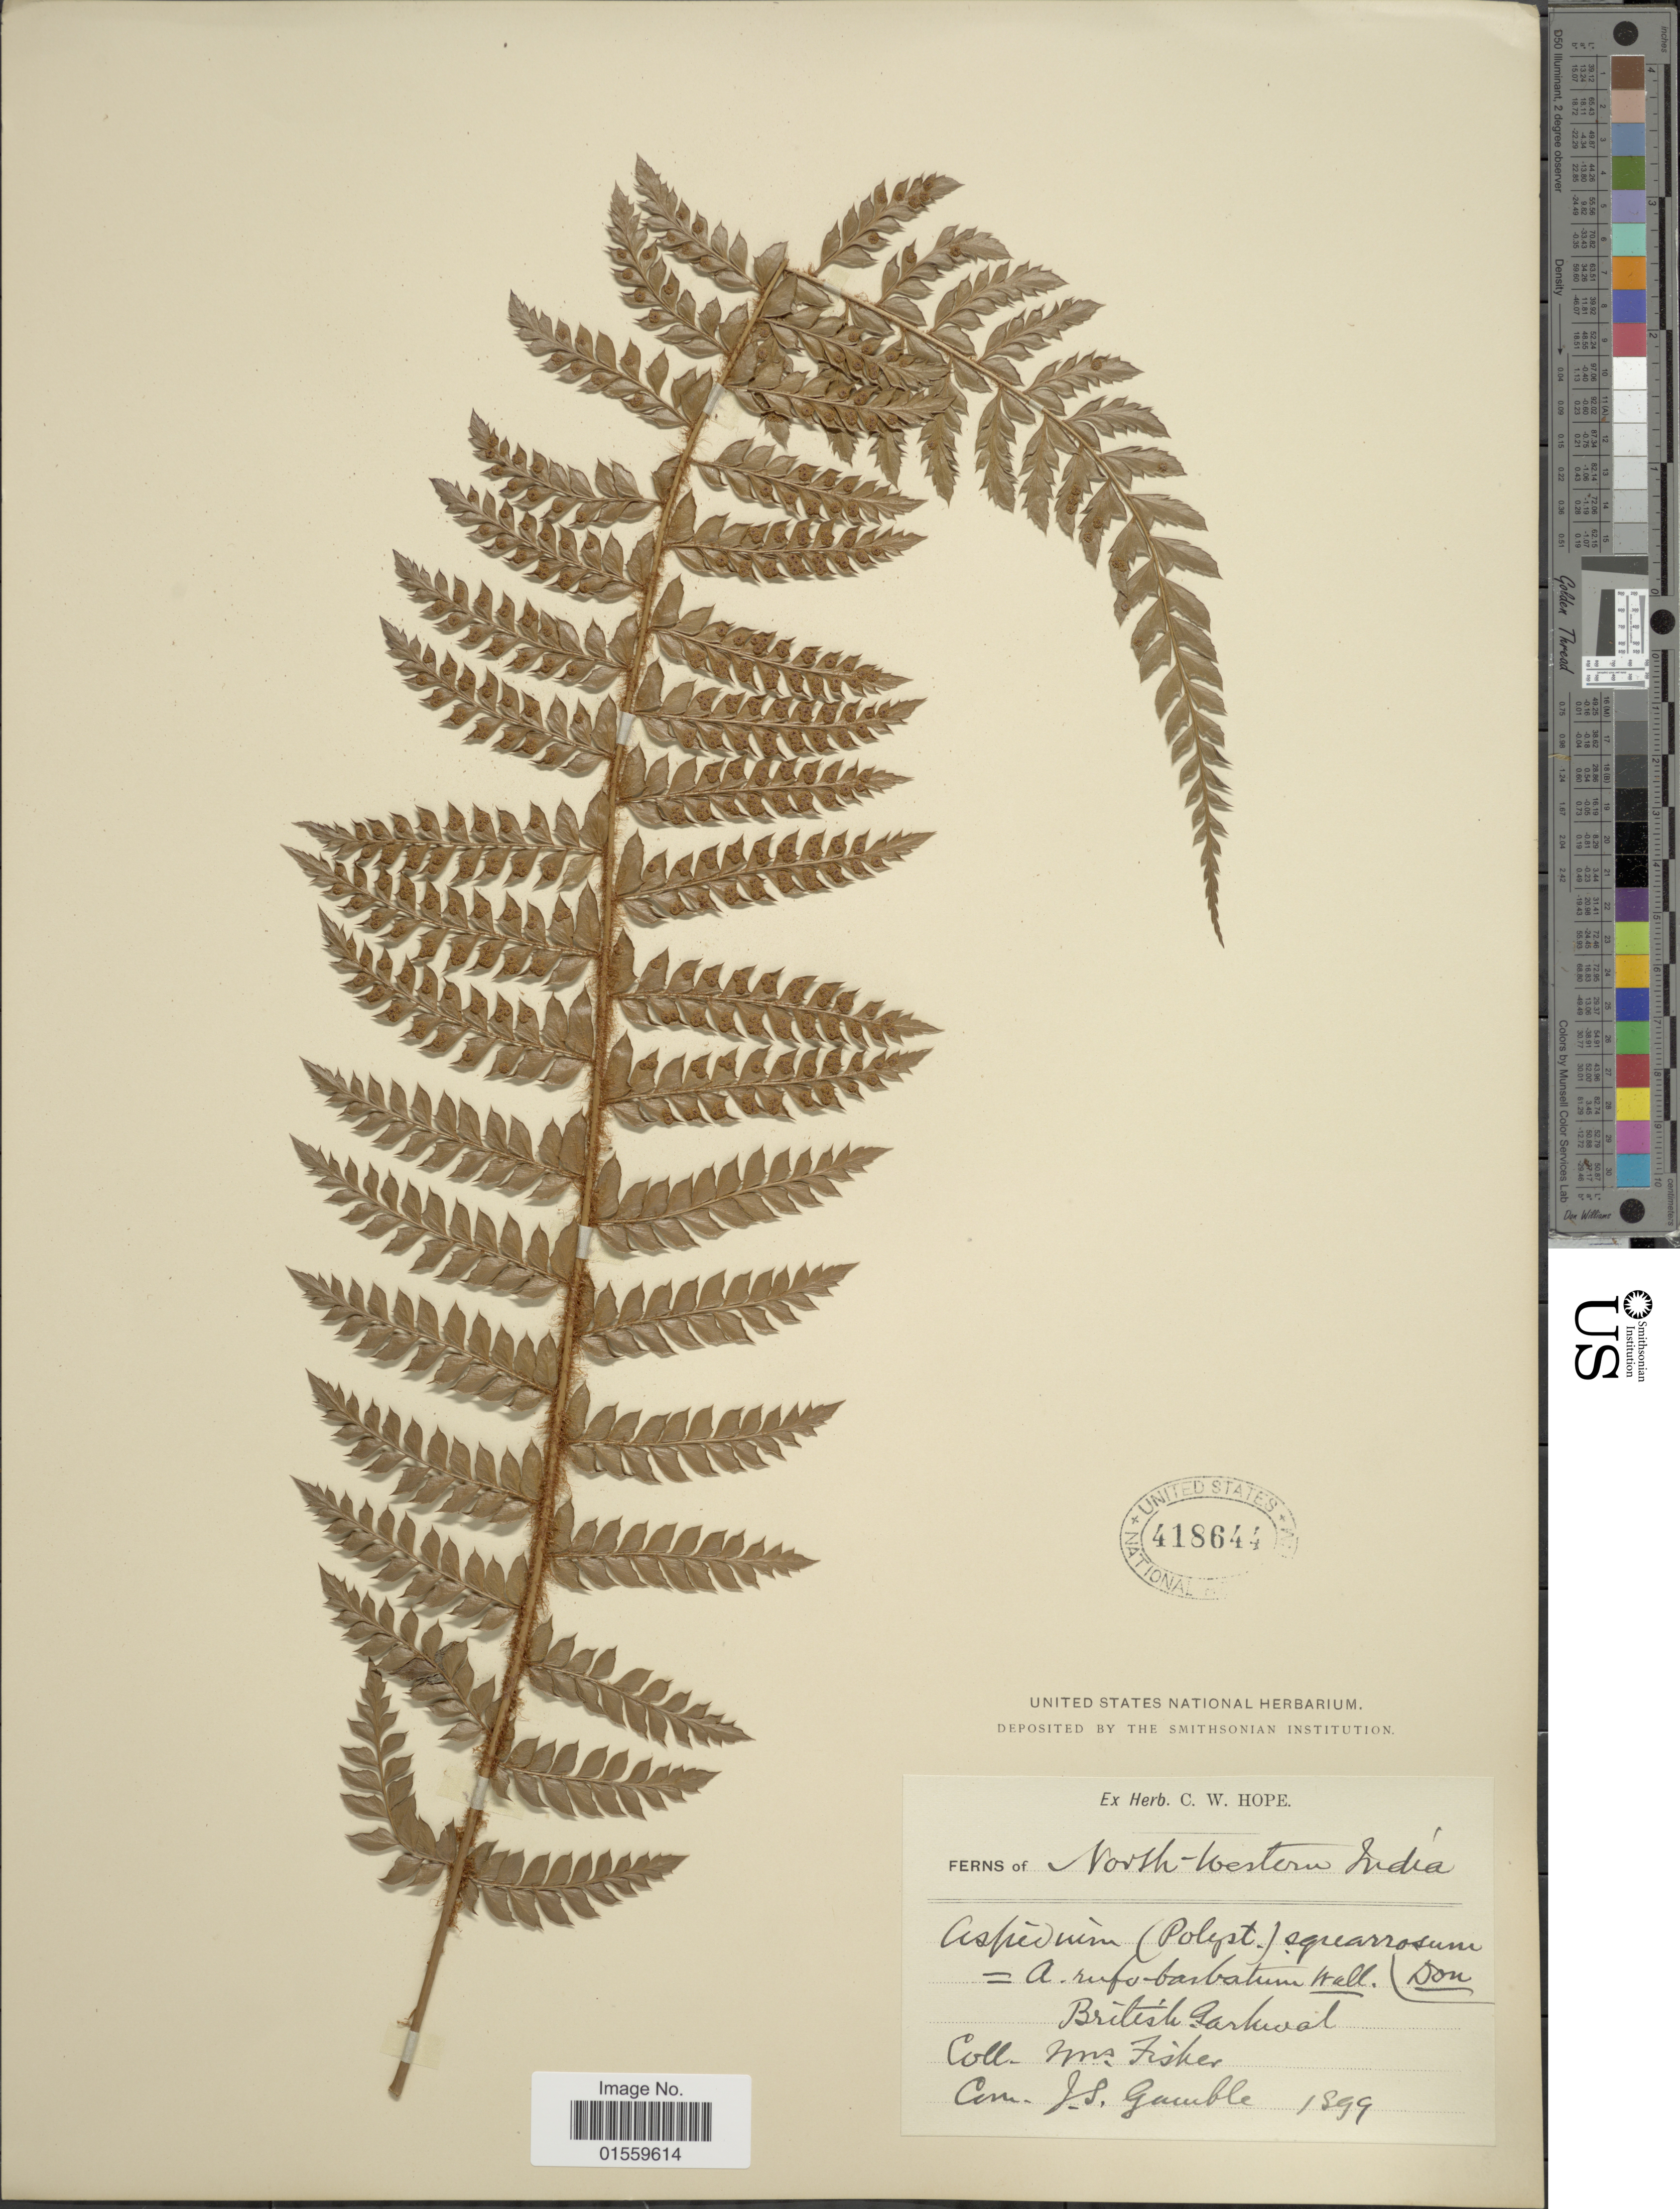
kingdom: Plantae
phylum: Tracheophyta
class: Polypodiopsida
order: Polypodiales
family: Dryopteridaceae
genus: Polystichum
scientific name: Polystichum squarrosum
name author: (D. Don) Fée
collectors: Fisher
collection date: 1899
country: India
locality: North-Western India, British Garhwal.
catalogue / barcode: US 418644